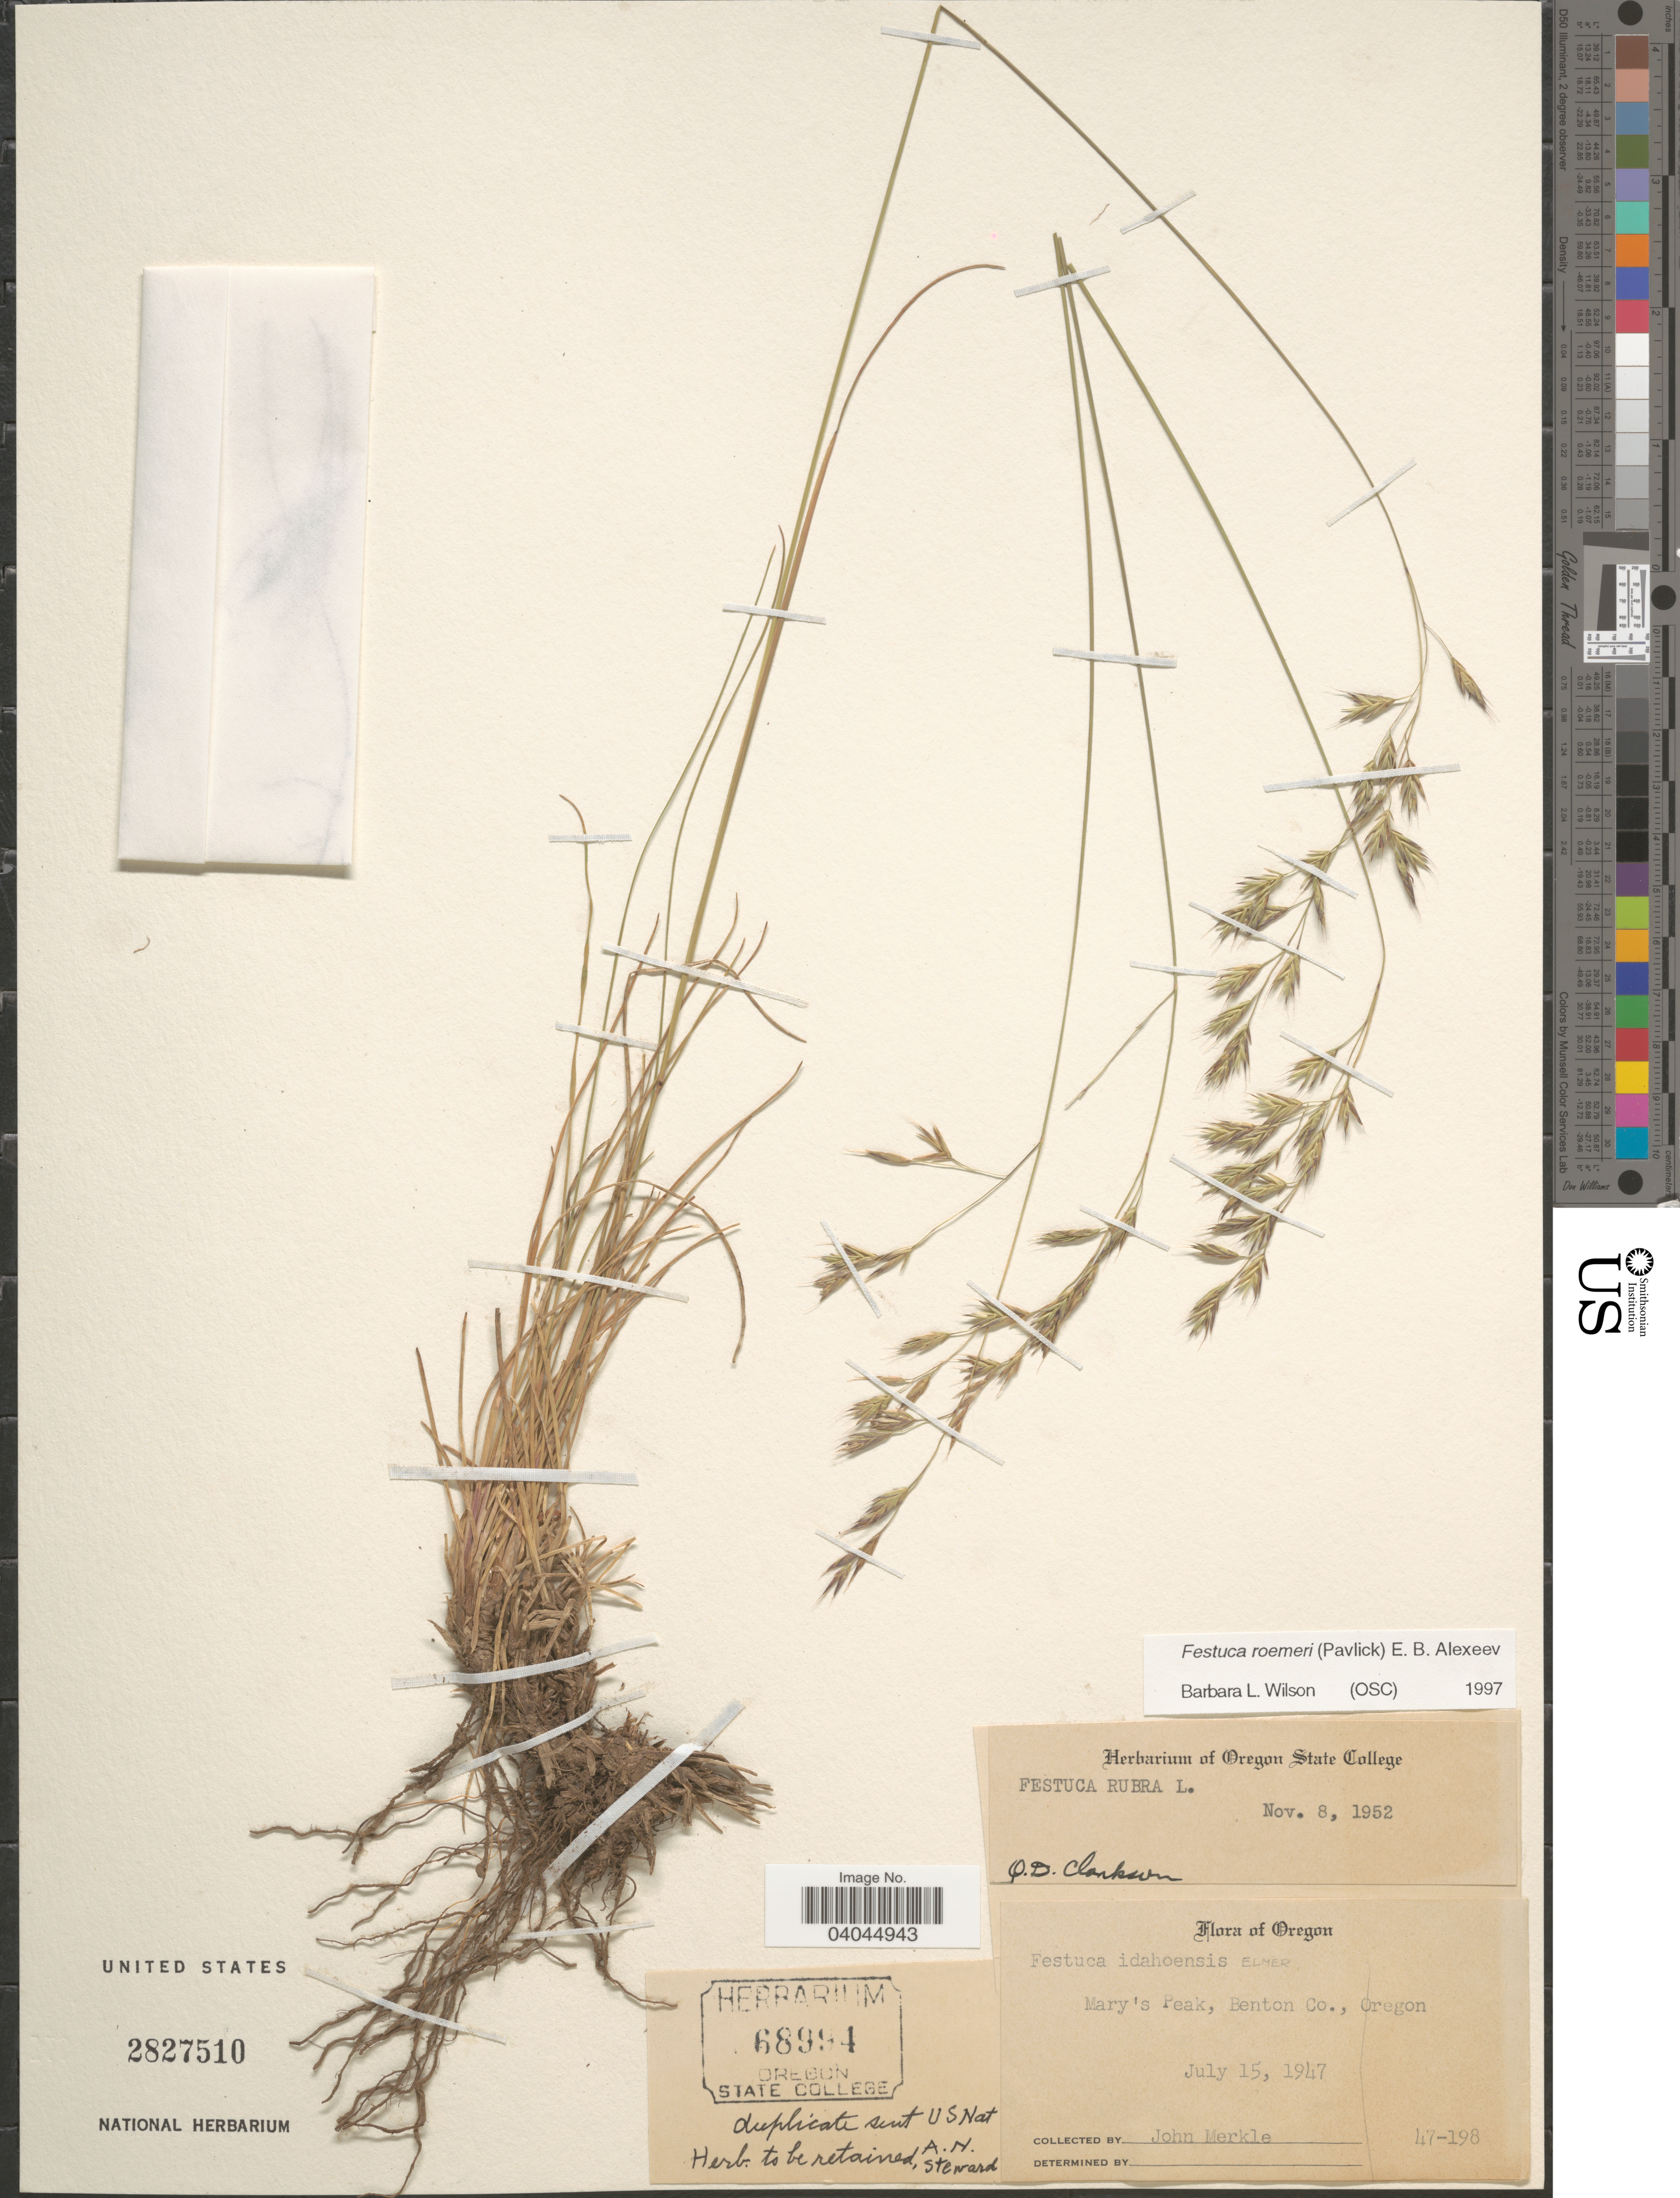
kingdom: Plantae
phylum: Tracheophyta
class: Liliopsida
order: Poales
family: Poaceae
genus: Festuca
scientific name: Festuca roemeri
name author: (Pavlick) E.B. Alexeev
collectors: J. Merkle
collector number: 47-198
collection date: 1947-07-15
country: United States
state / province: Oregon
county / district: Benton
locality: Mary's Peak, Benton Co.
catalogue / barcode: US 2827510